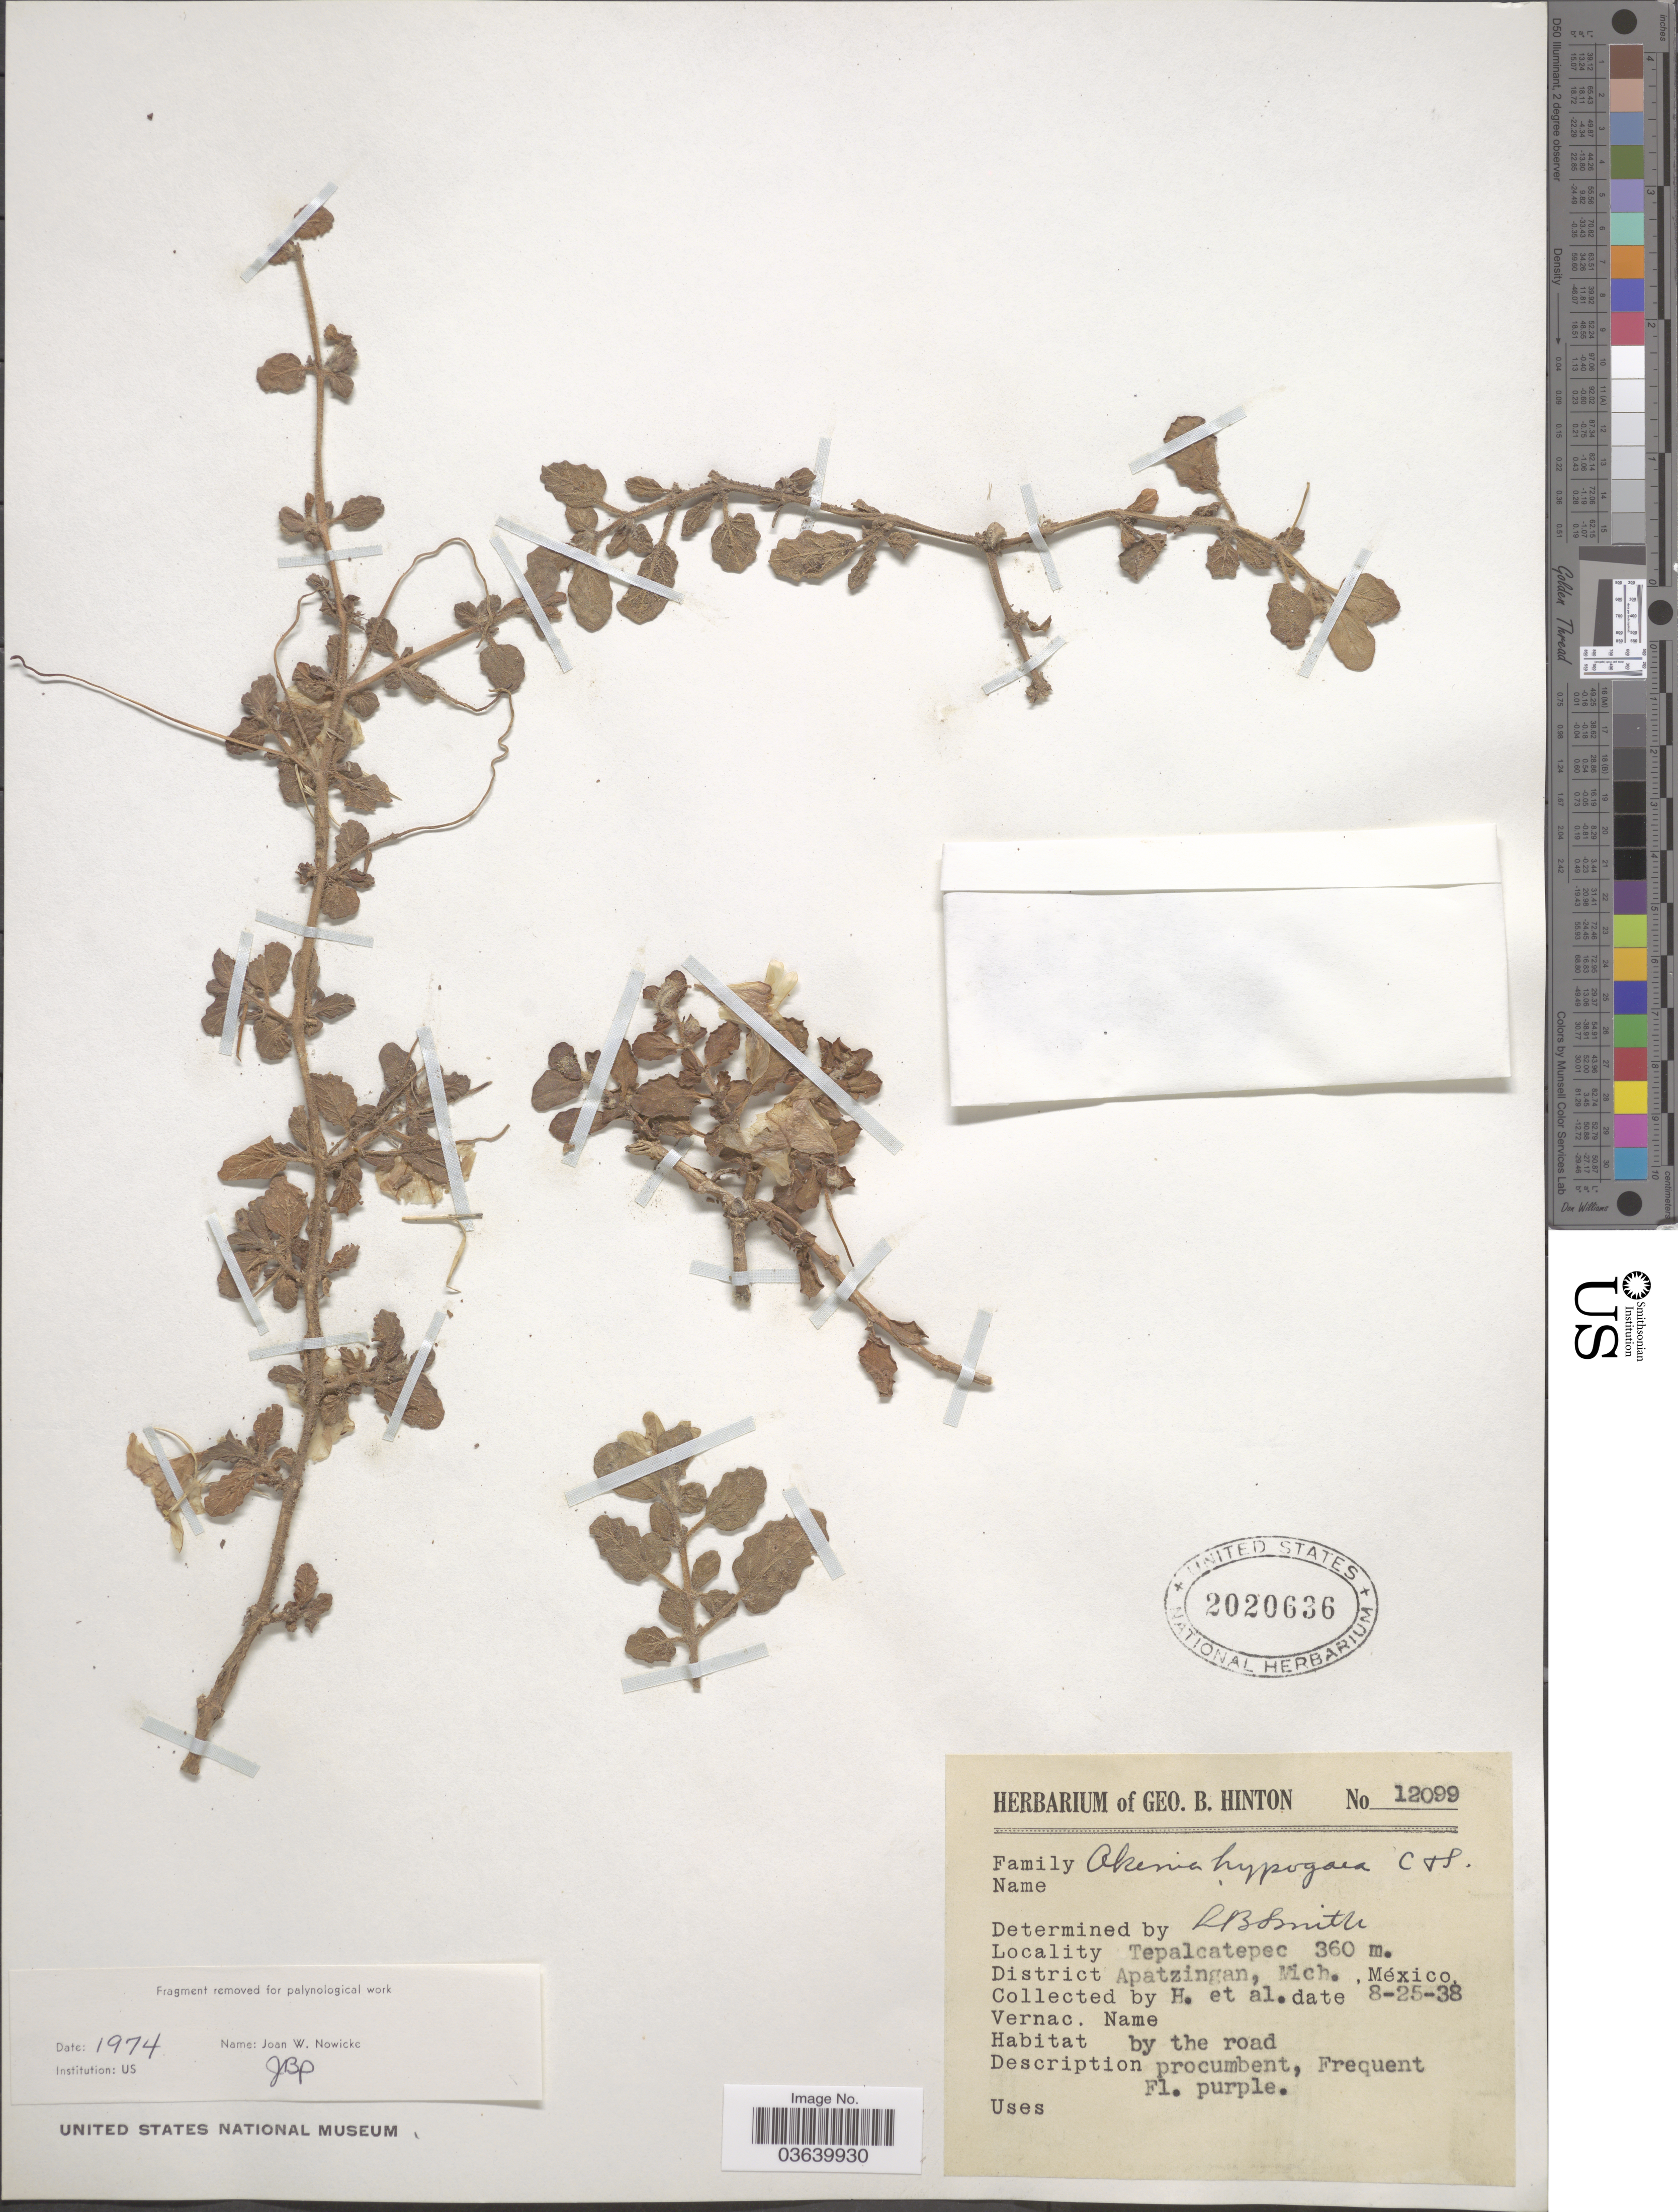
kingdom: Plantae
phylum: Tracheophyta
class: Magnoliopsida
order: Caryophyllales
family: Nyctaginaceae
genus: Okenia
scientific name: Okenia hypogaea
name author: Schltdl. & Cham.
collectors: G. B. Hinton & et al.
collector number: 12099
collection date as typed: Transcribed d/m/y: 25/8/38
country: Mexico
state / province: Michoacán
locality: Tepalcatepec. District Apatzingan.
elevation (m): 360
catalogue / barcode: US 2020636